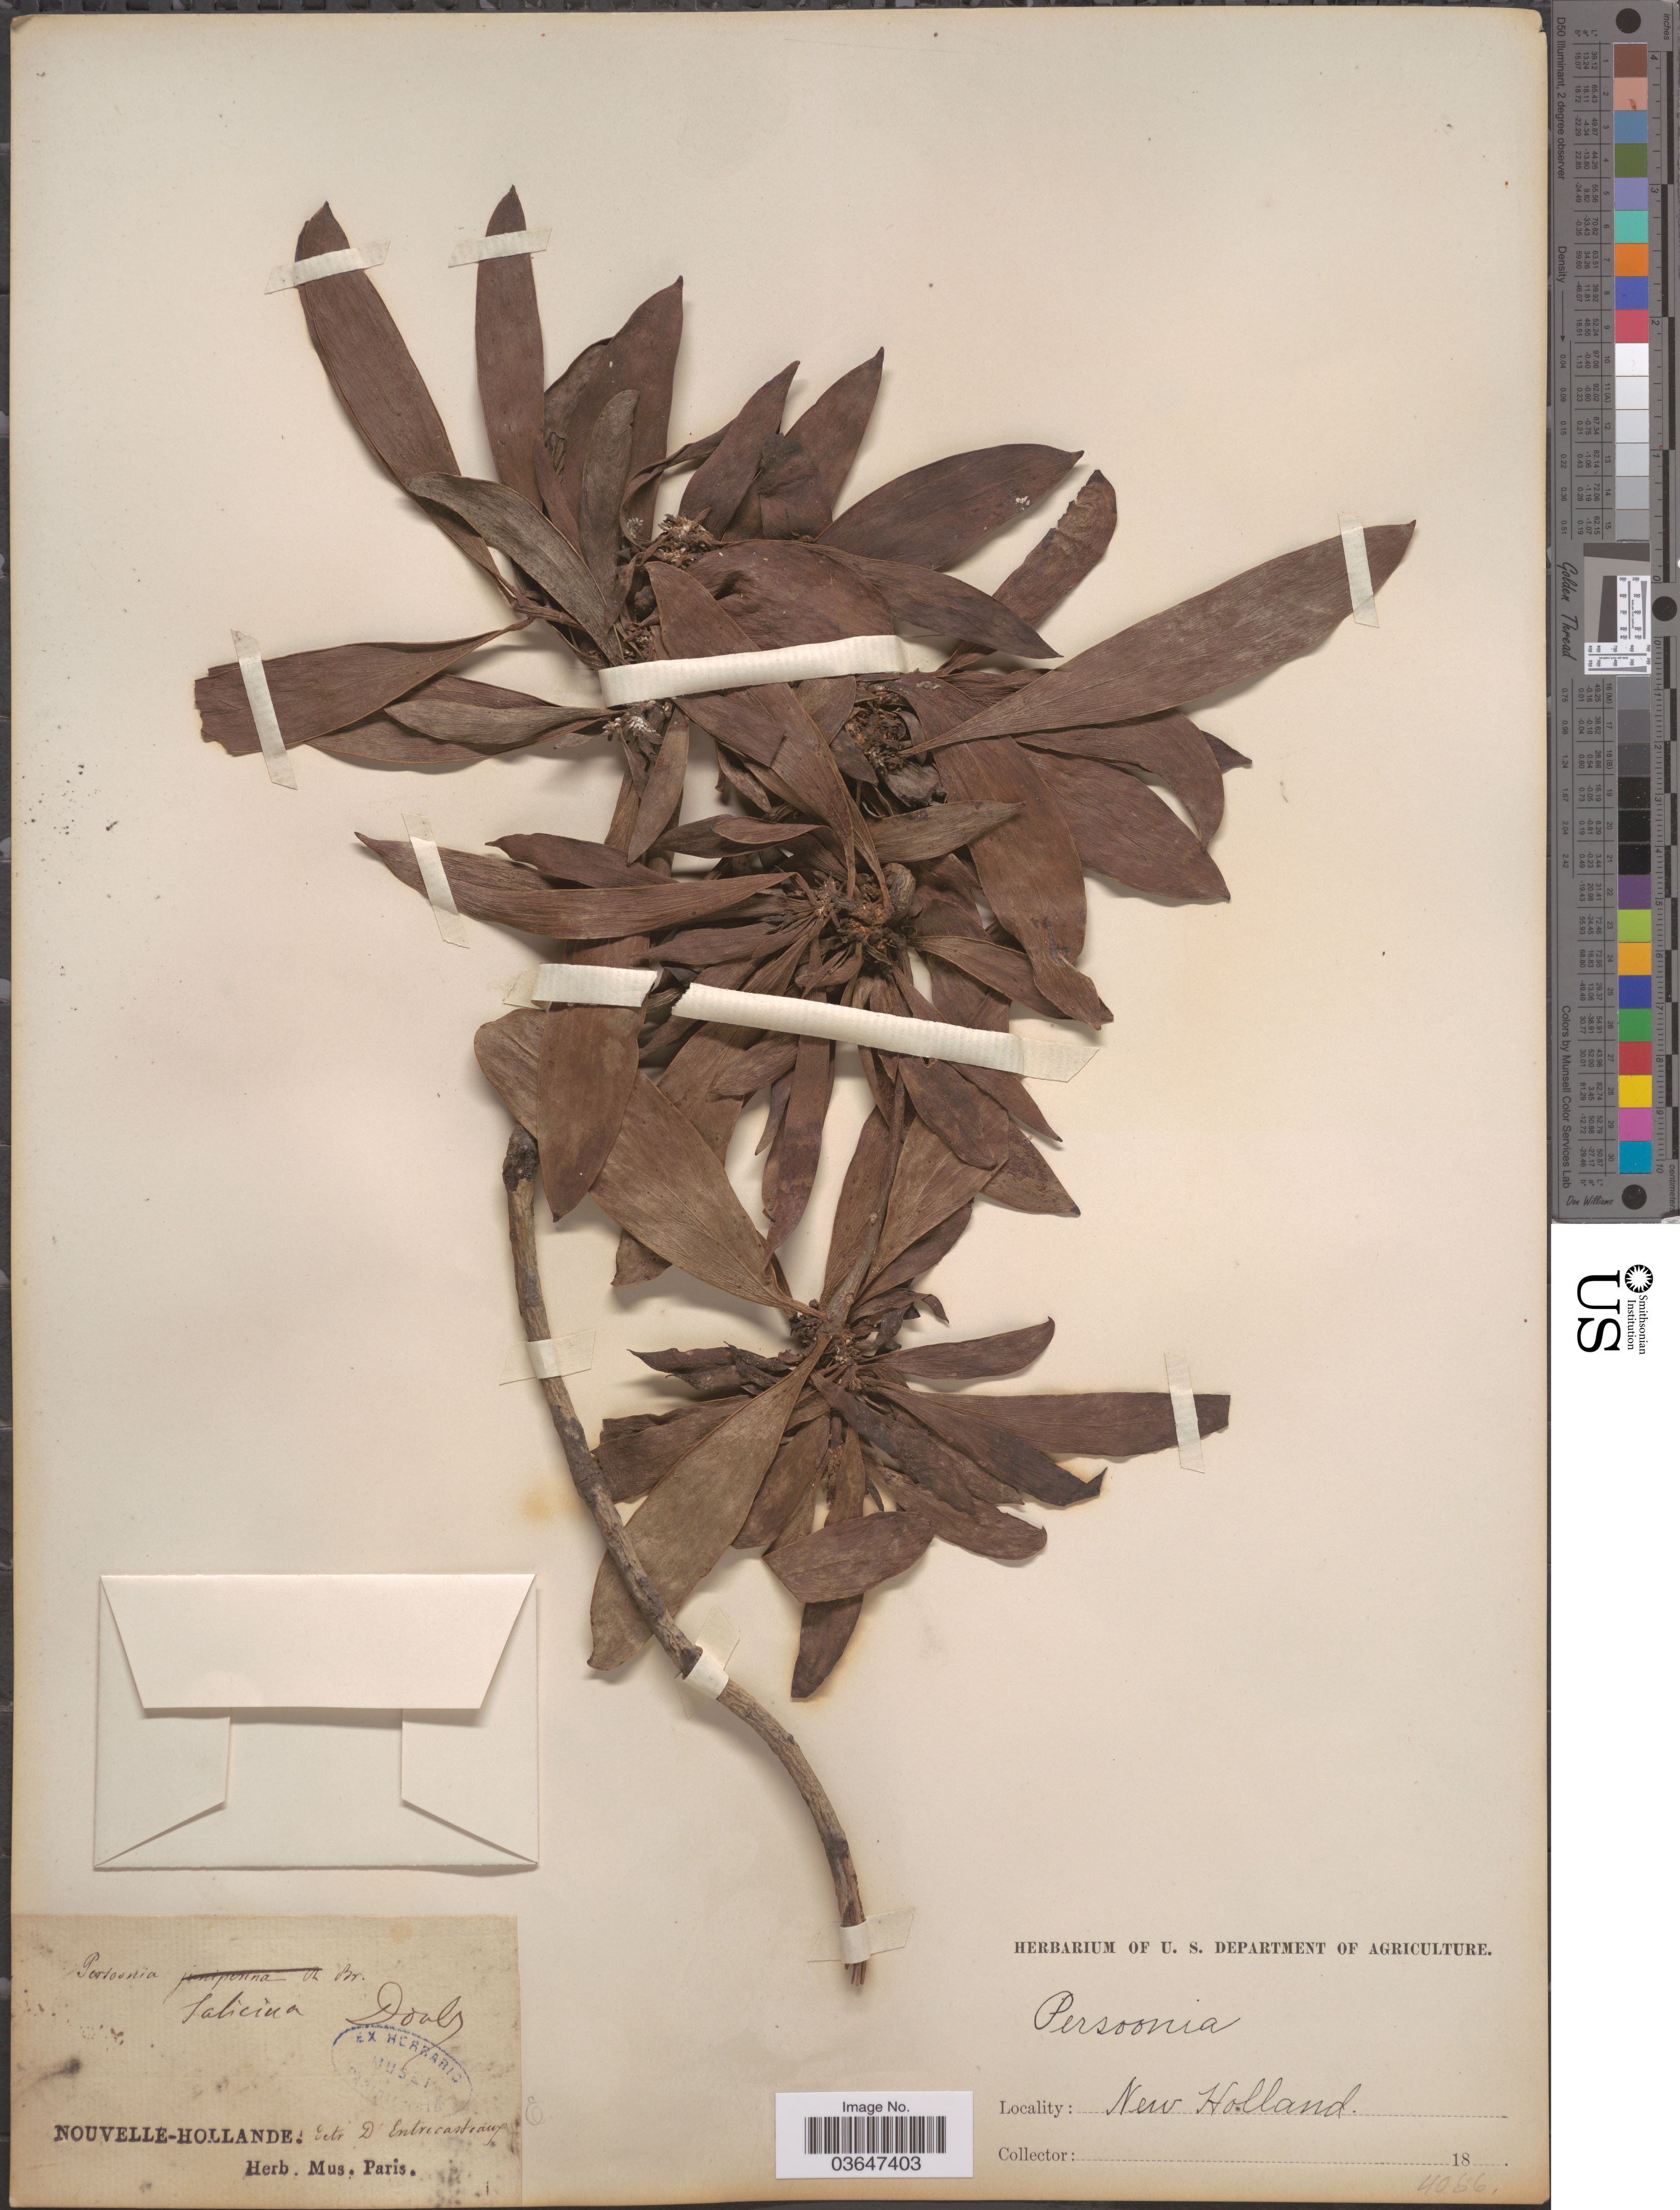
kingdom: Plantae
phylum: Tracheophyta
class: Magnoliopsida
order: Proteales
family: Proteaceae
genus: Persoonia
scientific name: Persoonia levis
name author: (Cav.) Domin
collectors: ex herb. Mus. Paris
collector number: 4086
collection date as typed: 18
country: Australia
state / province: Western Australia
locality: Nouvelle-Hollande: Getr d'entrecasteaux. New Holland.